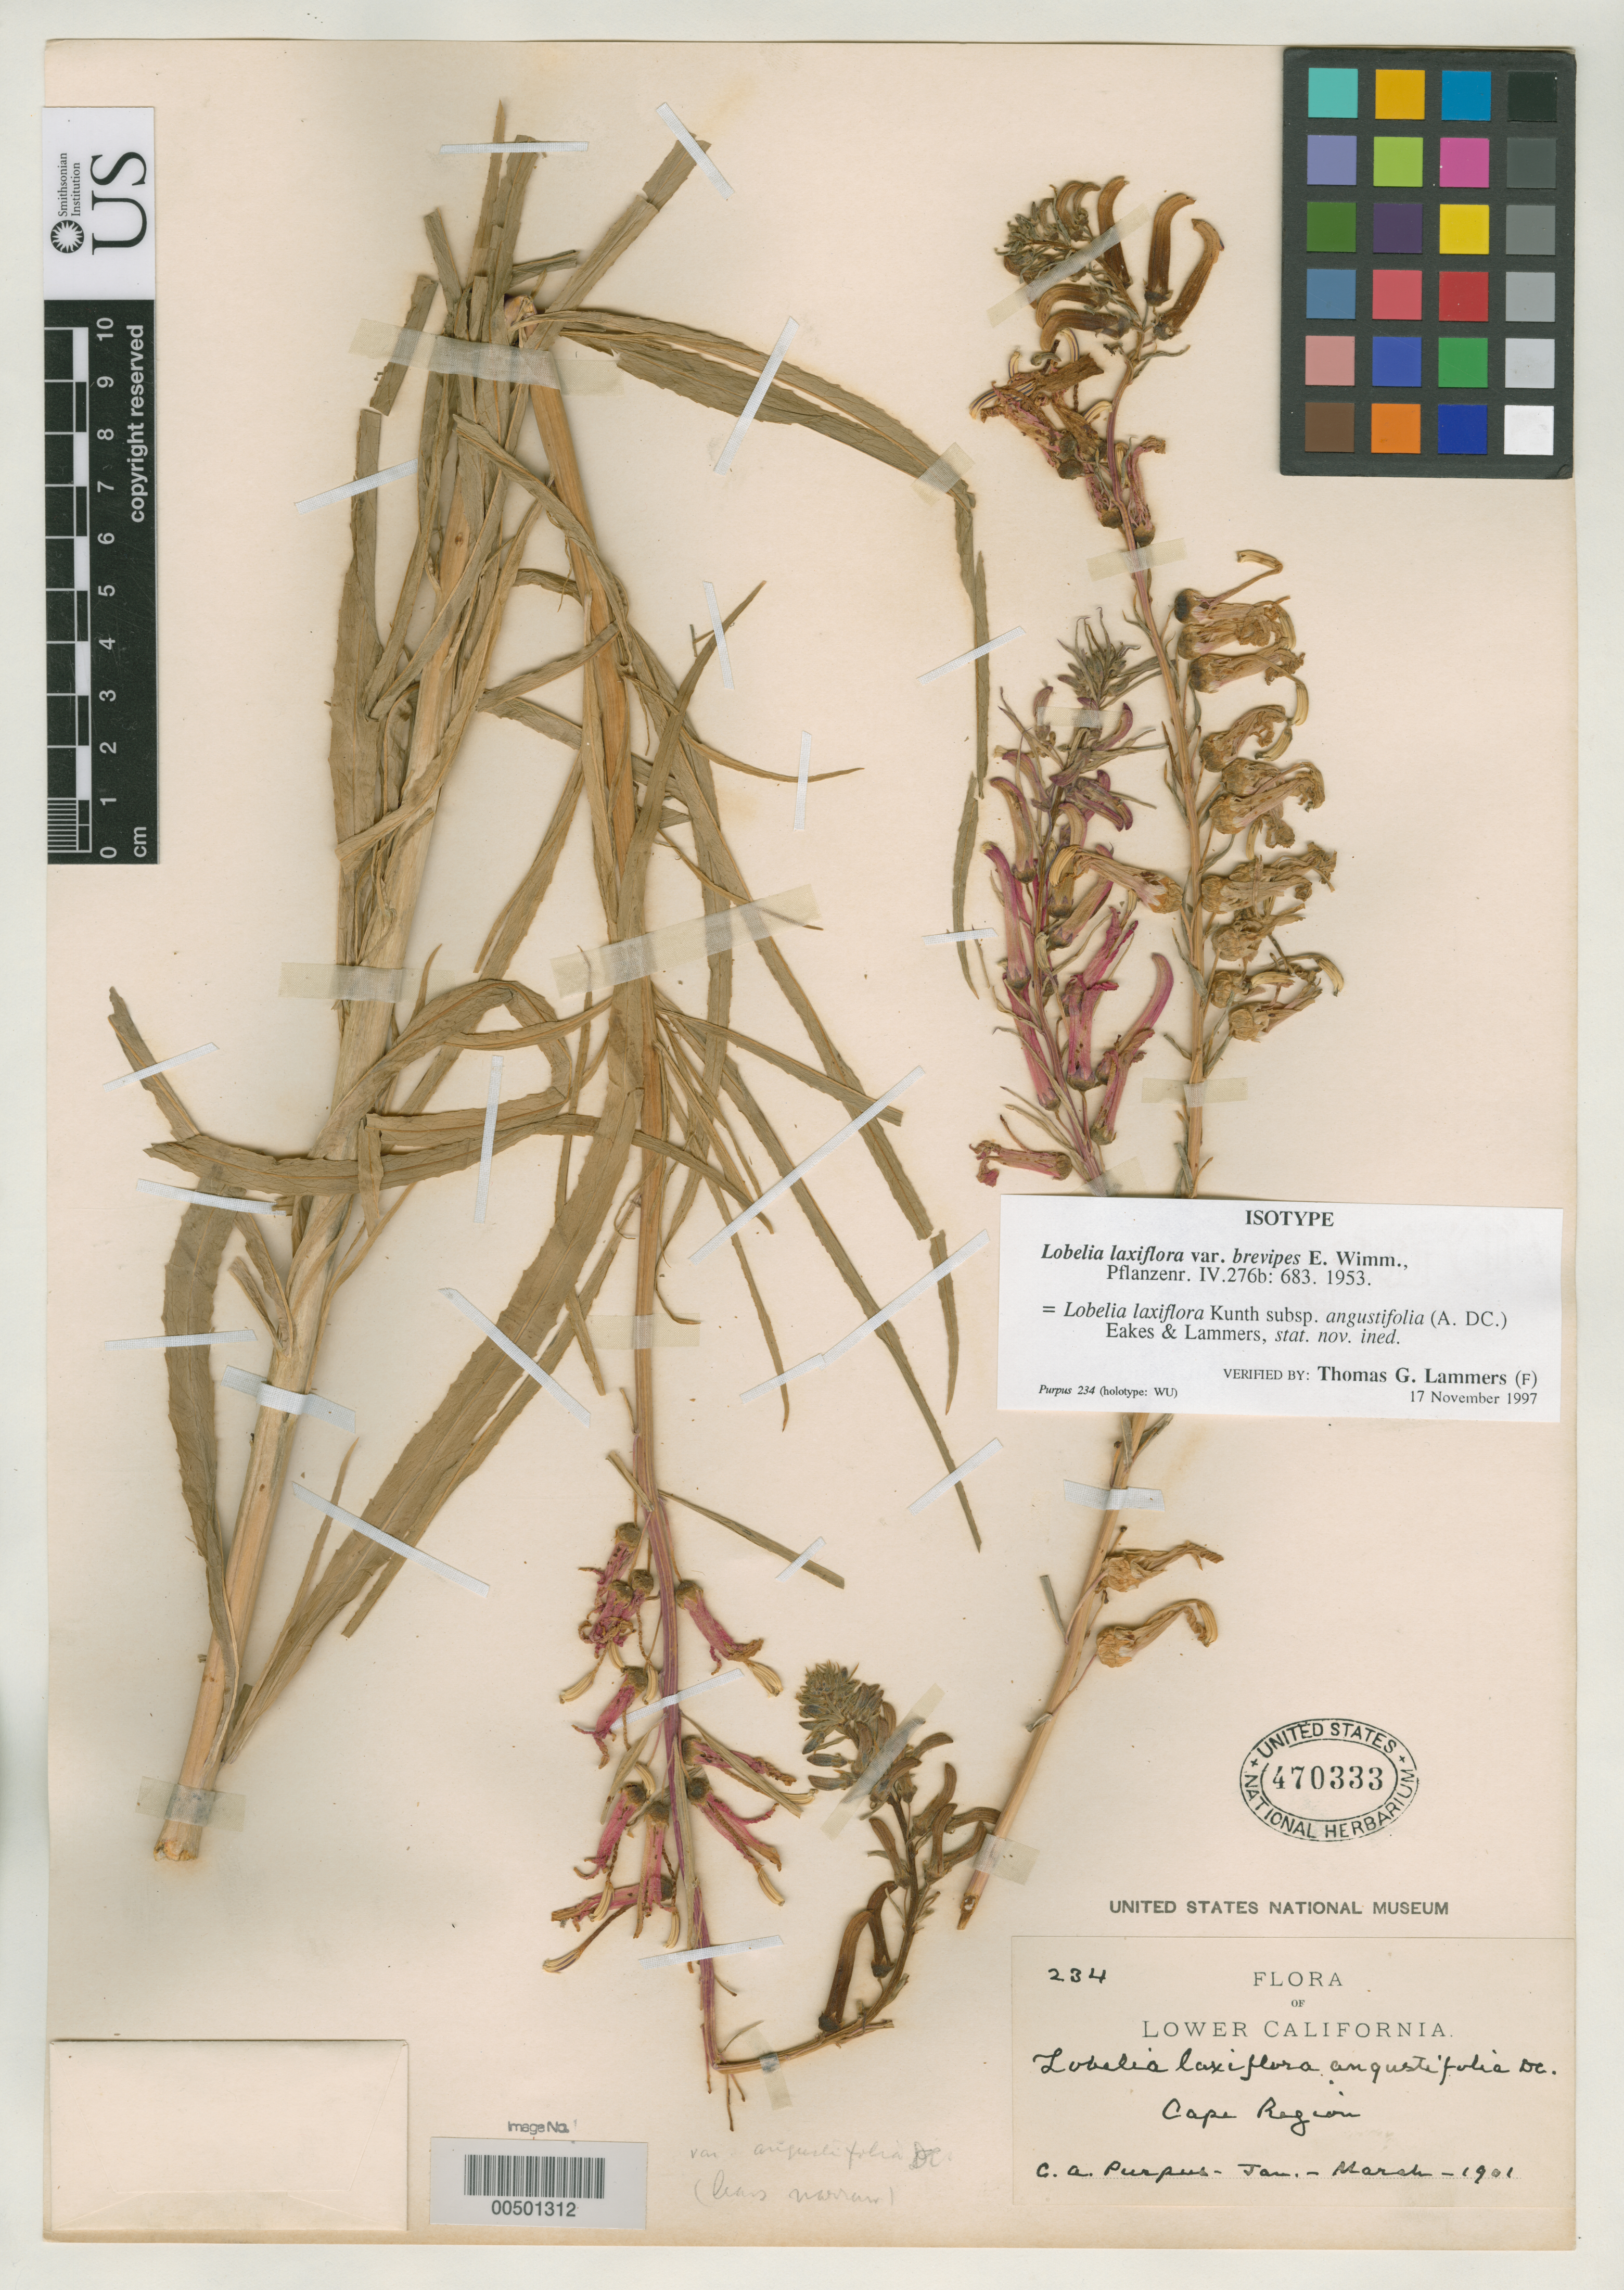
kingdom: Plantae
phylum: Tracheophyta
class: Magnoliopsida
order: Asterales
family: Campanulaceae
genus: Lobelia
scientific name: Lobelia laxiflora var. brevipes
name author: E. Wimm. in Engl.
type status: Isosyntype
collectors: C. A. Purpus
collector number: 234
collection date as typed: Jan 1901 to -- Mar 1901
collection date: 1901-01/1901-03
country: Mexico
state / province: Baja California Sur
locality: Cape Region.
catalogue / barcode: US 470333